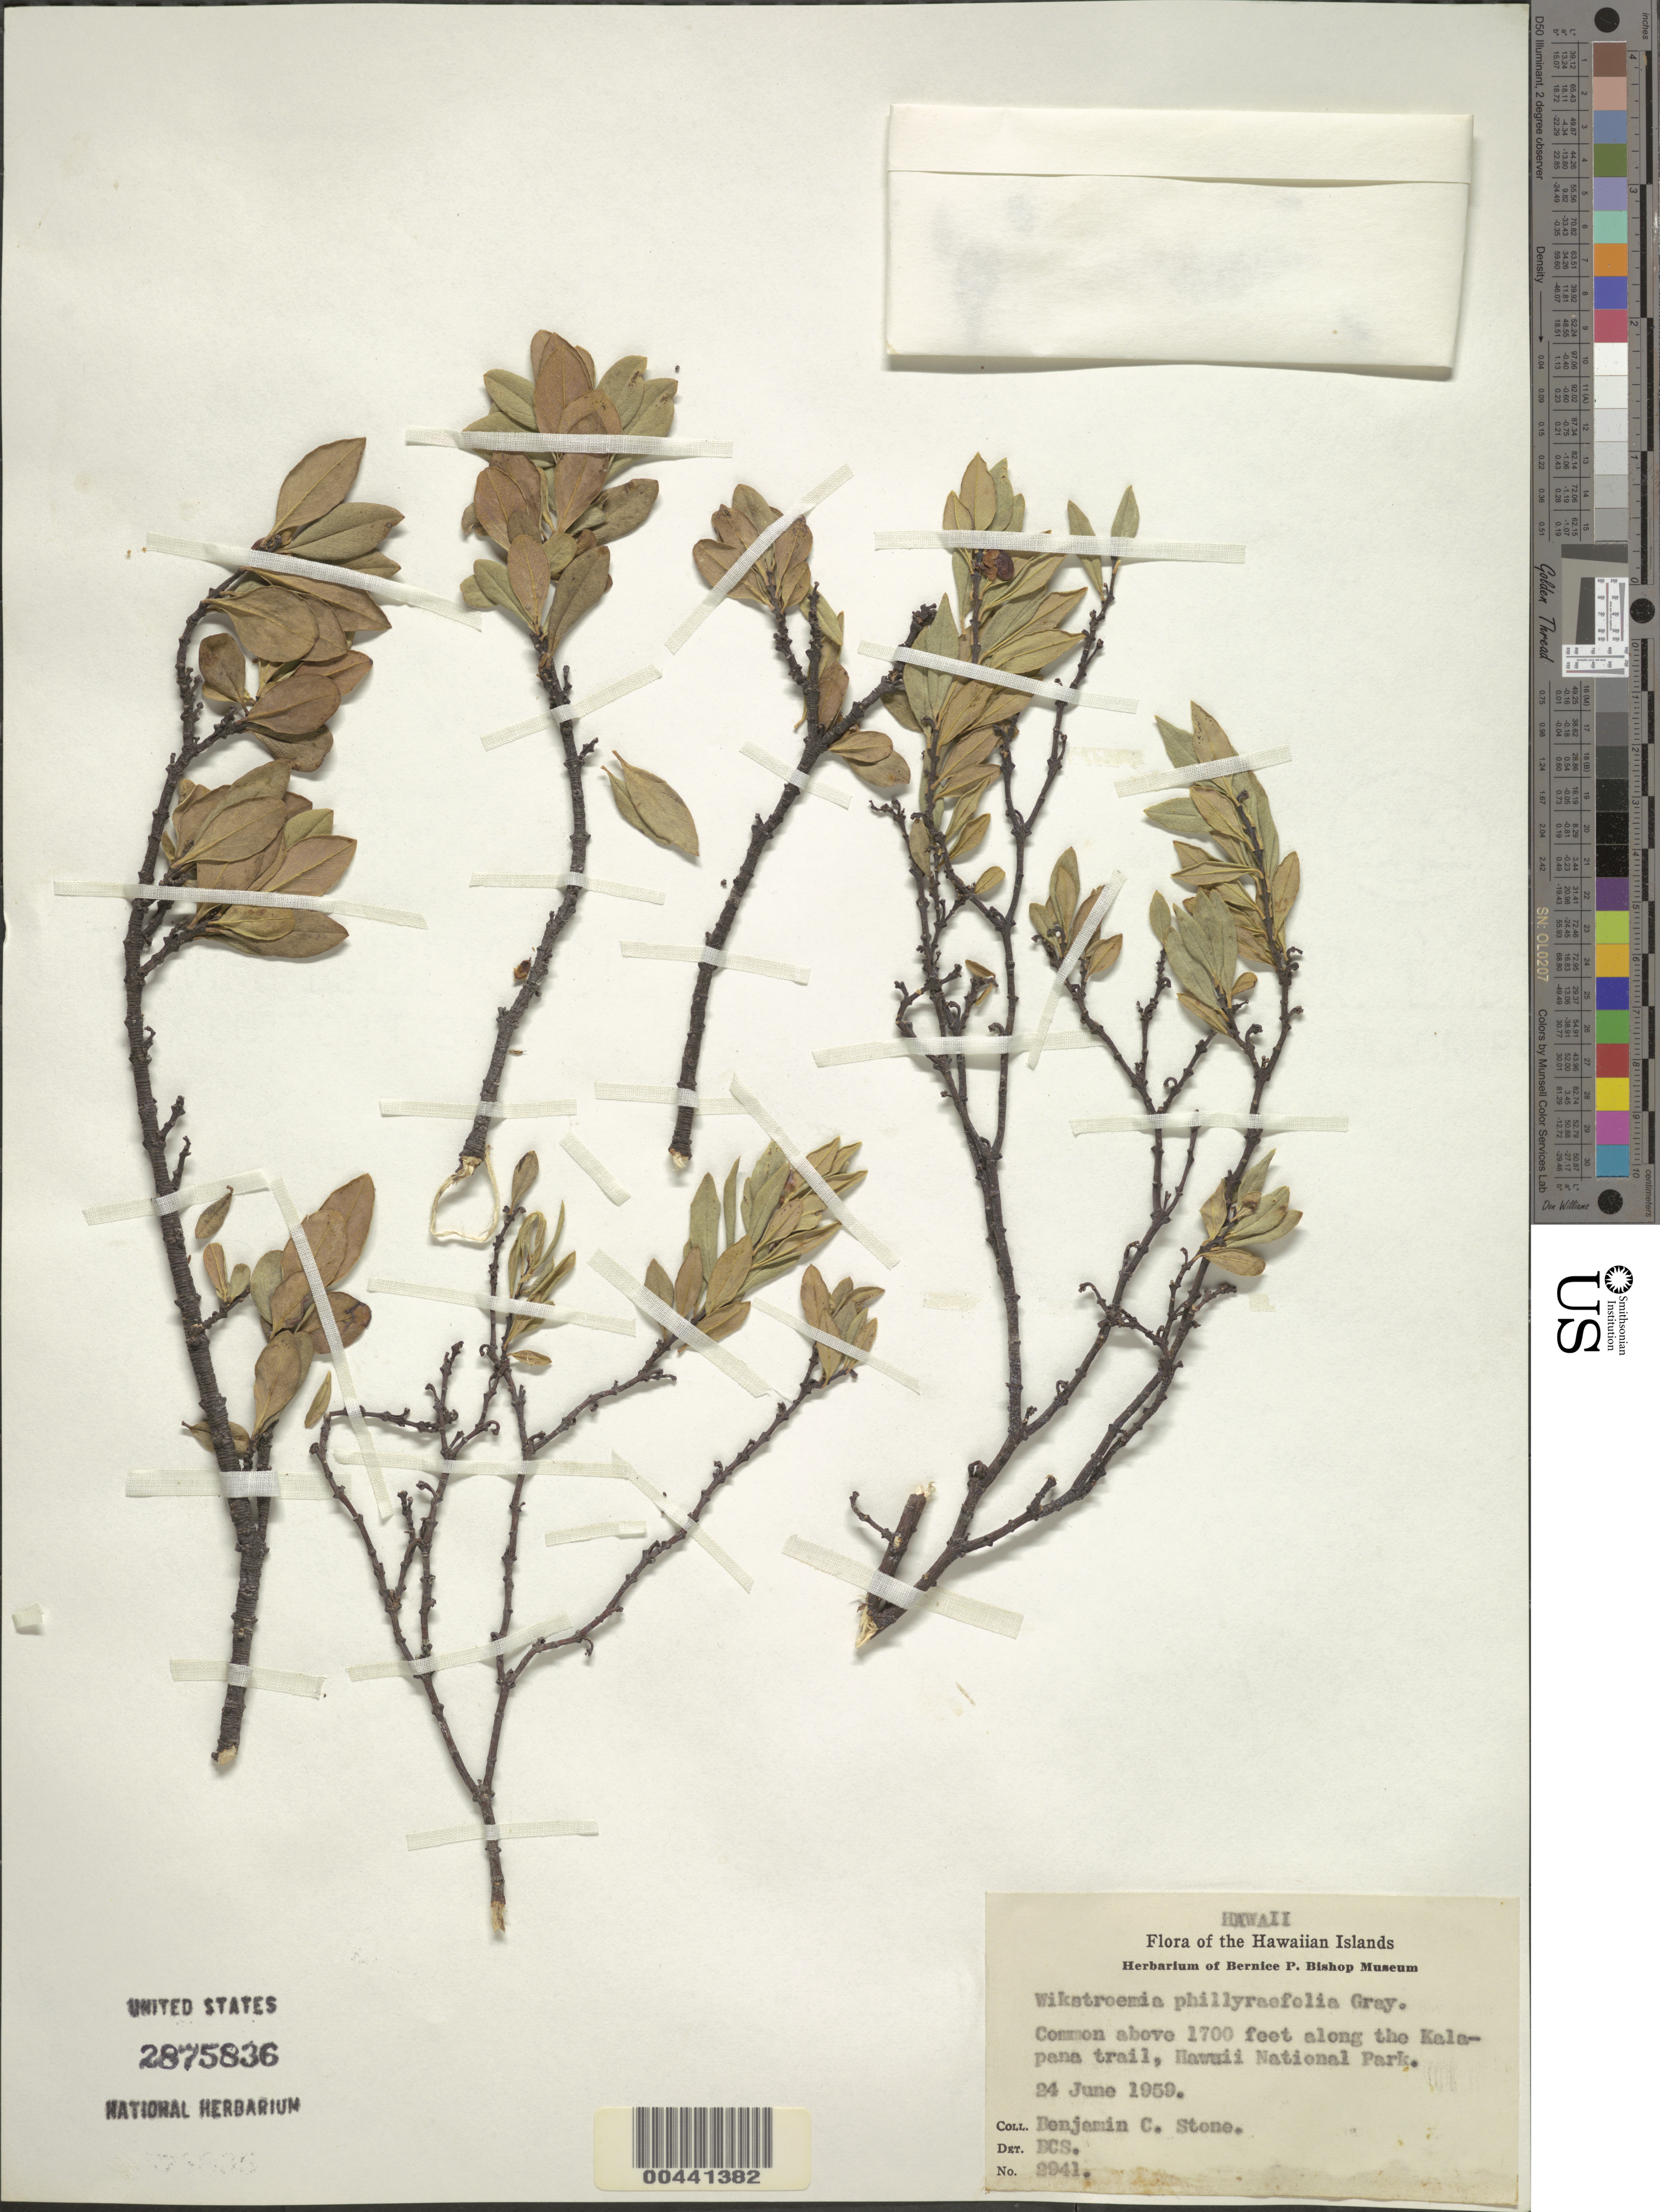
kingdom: Plantae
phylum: Tracheophyta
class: Magnoliopsida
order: Malvales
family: Thymelaeaceae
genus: Wikstroemia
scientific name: Wikstroemia phillyreifolia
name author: A. Gray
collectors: B. C. Stone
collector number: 2941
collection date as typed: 24 Jun 1959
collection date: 1959-06-24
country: United States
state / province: Hawaii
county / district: Hawaii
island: Hawaii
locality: Along the Kalapana, Hawaii Volcanoes National Park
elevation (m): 518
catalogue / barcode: US 2875836